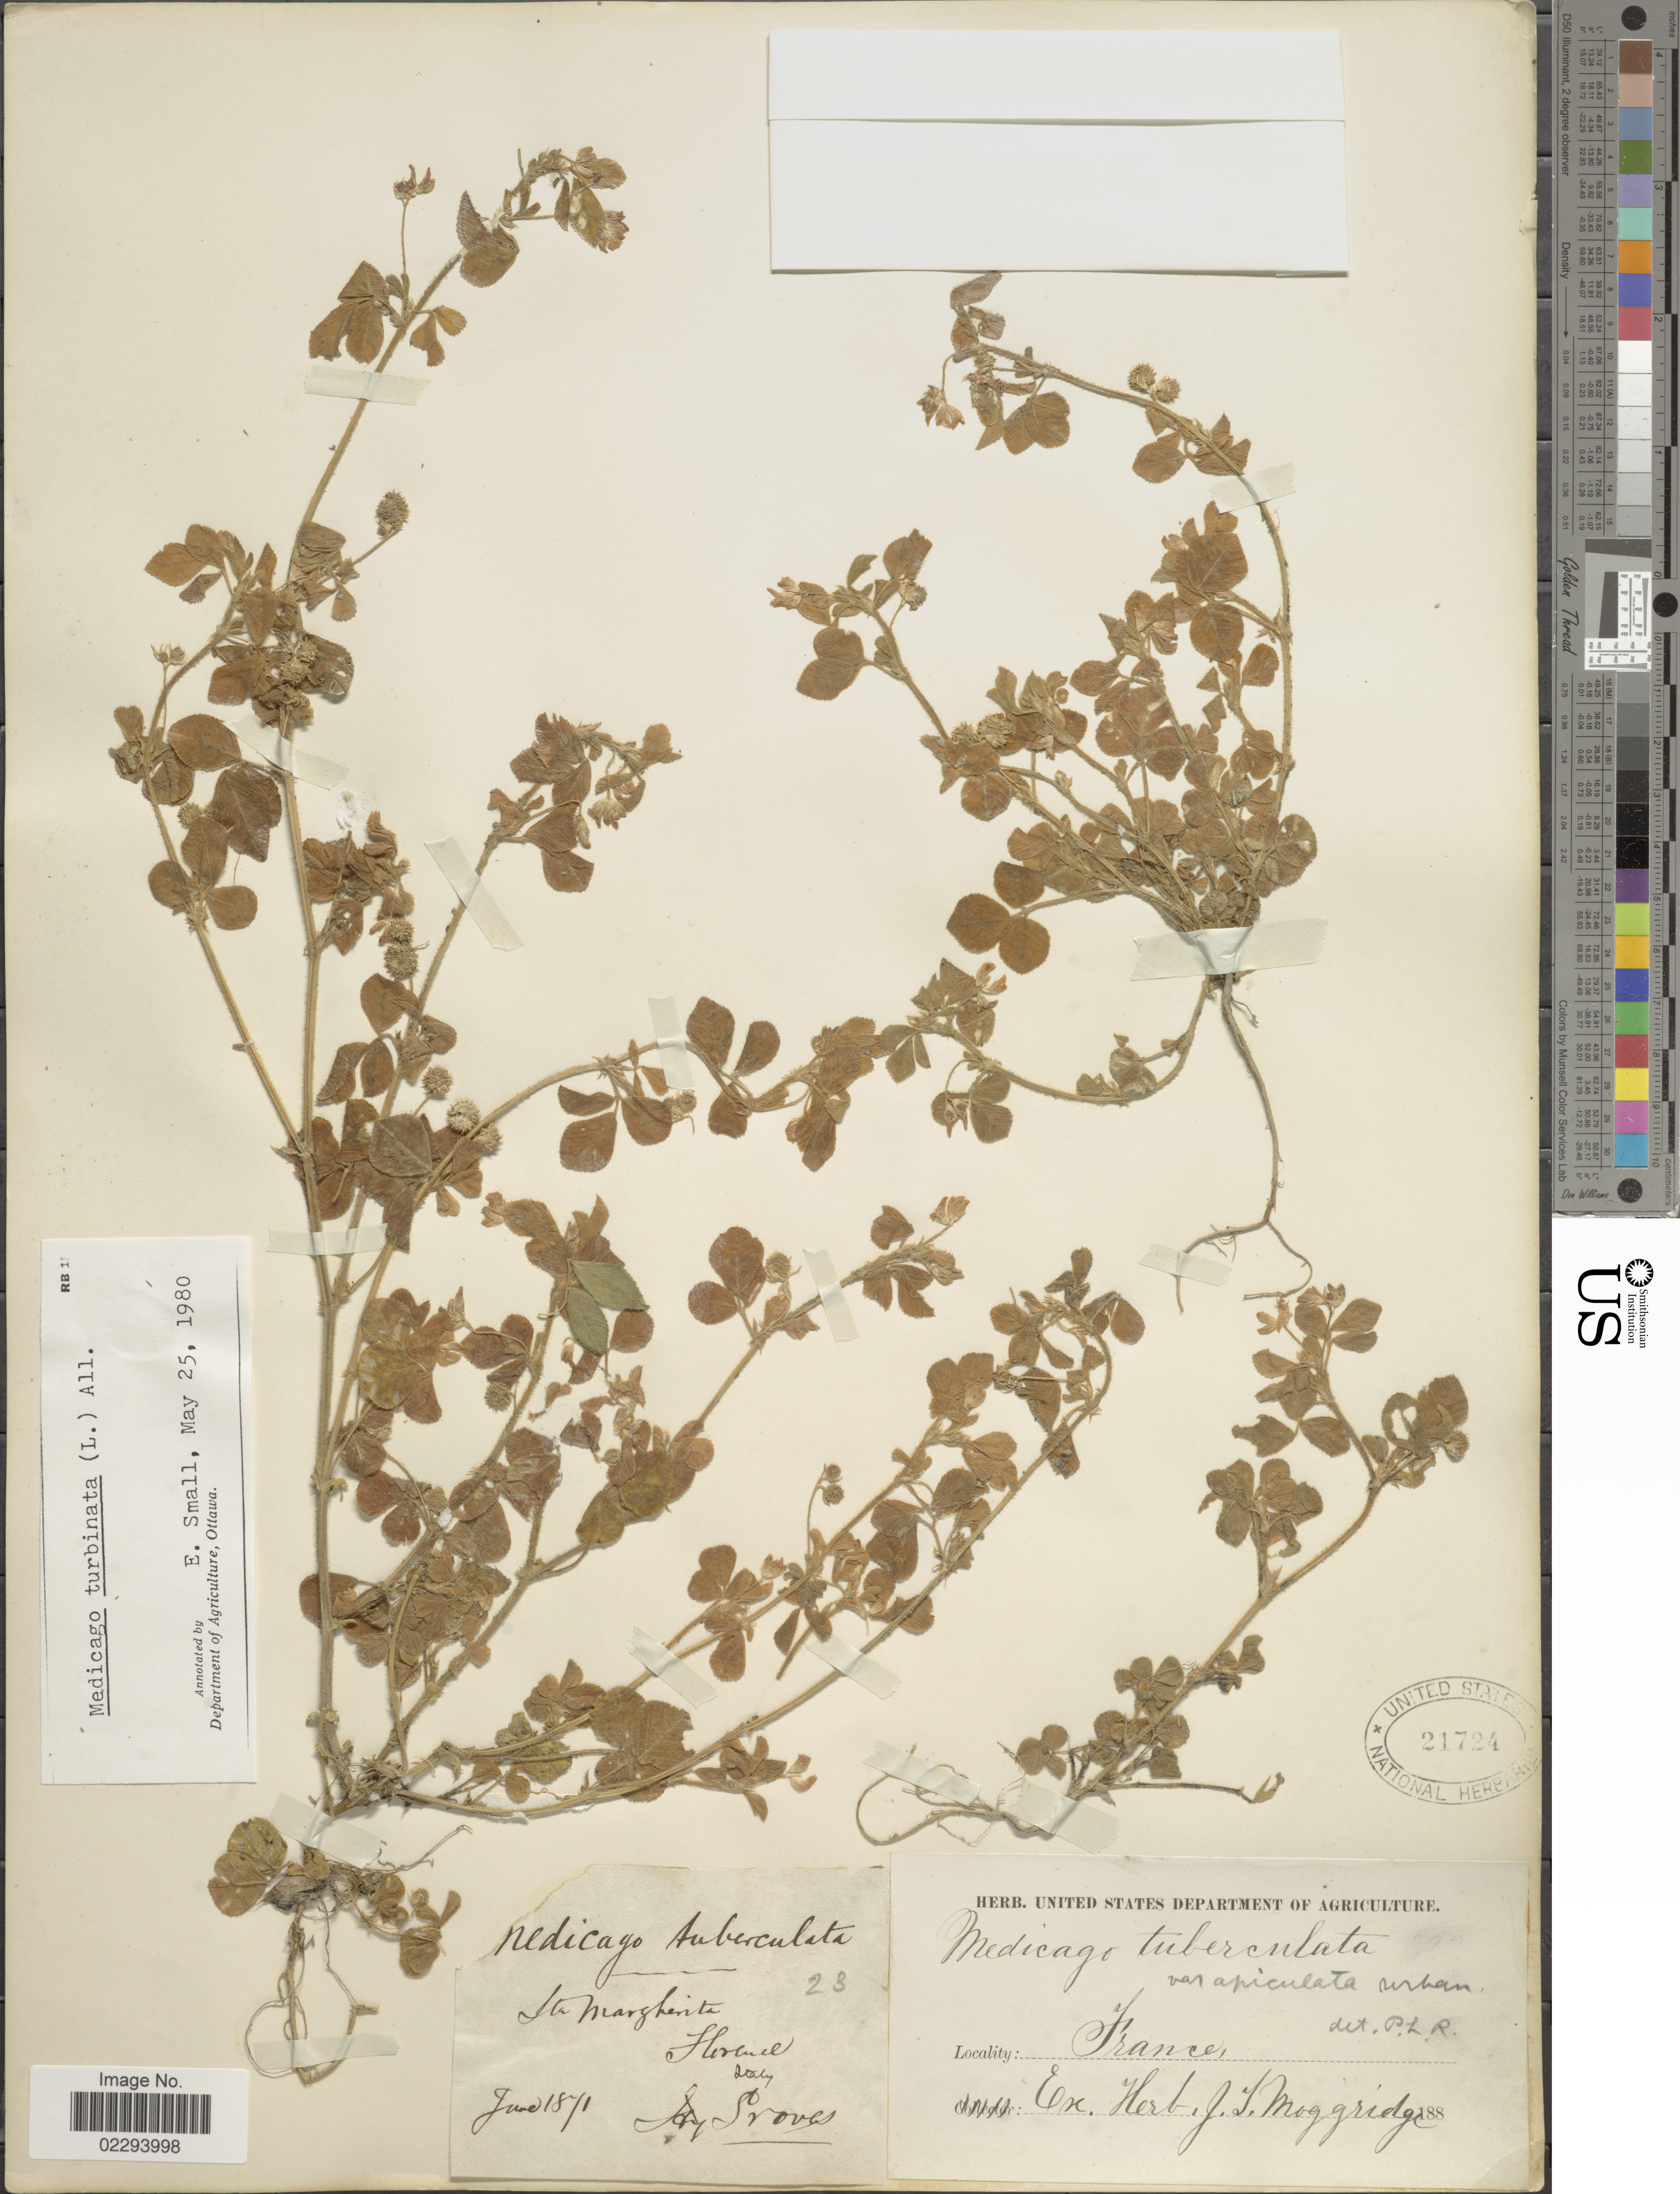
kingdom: Plantae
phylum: Tracheophyta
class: Magnoliopsida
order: Fabales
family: Fabaceae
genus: Medicago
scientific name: Medicago turbinata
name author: (L.) All.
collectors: ex herb. J.T. Moggridge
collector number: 23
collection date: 1871-06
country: France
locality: France, Sta, Margherita, Florence. [unsure placement]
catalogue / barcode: US 21724